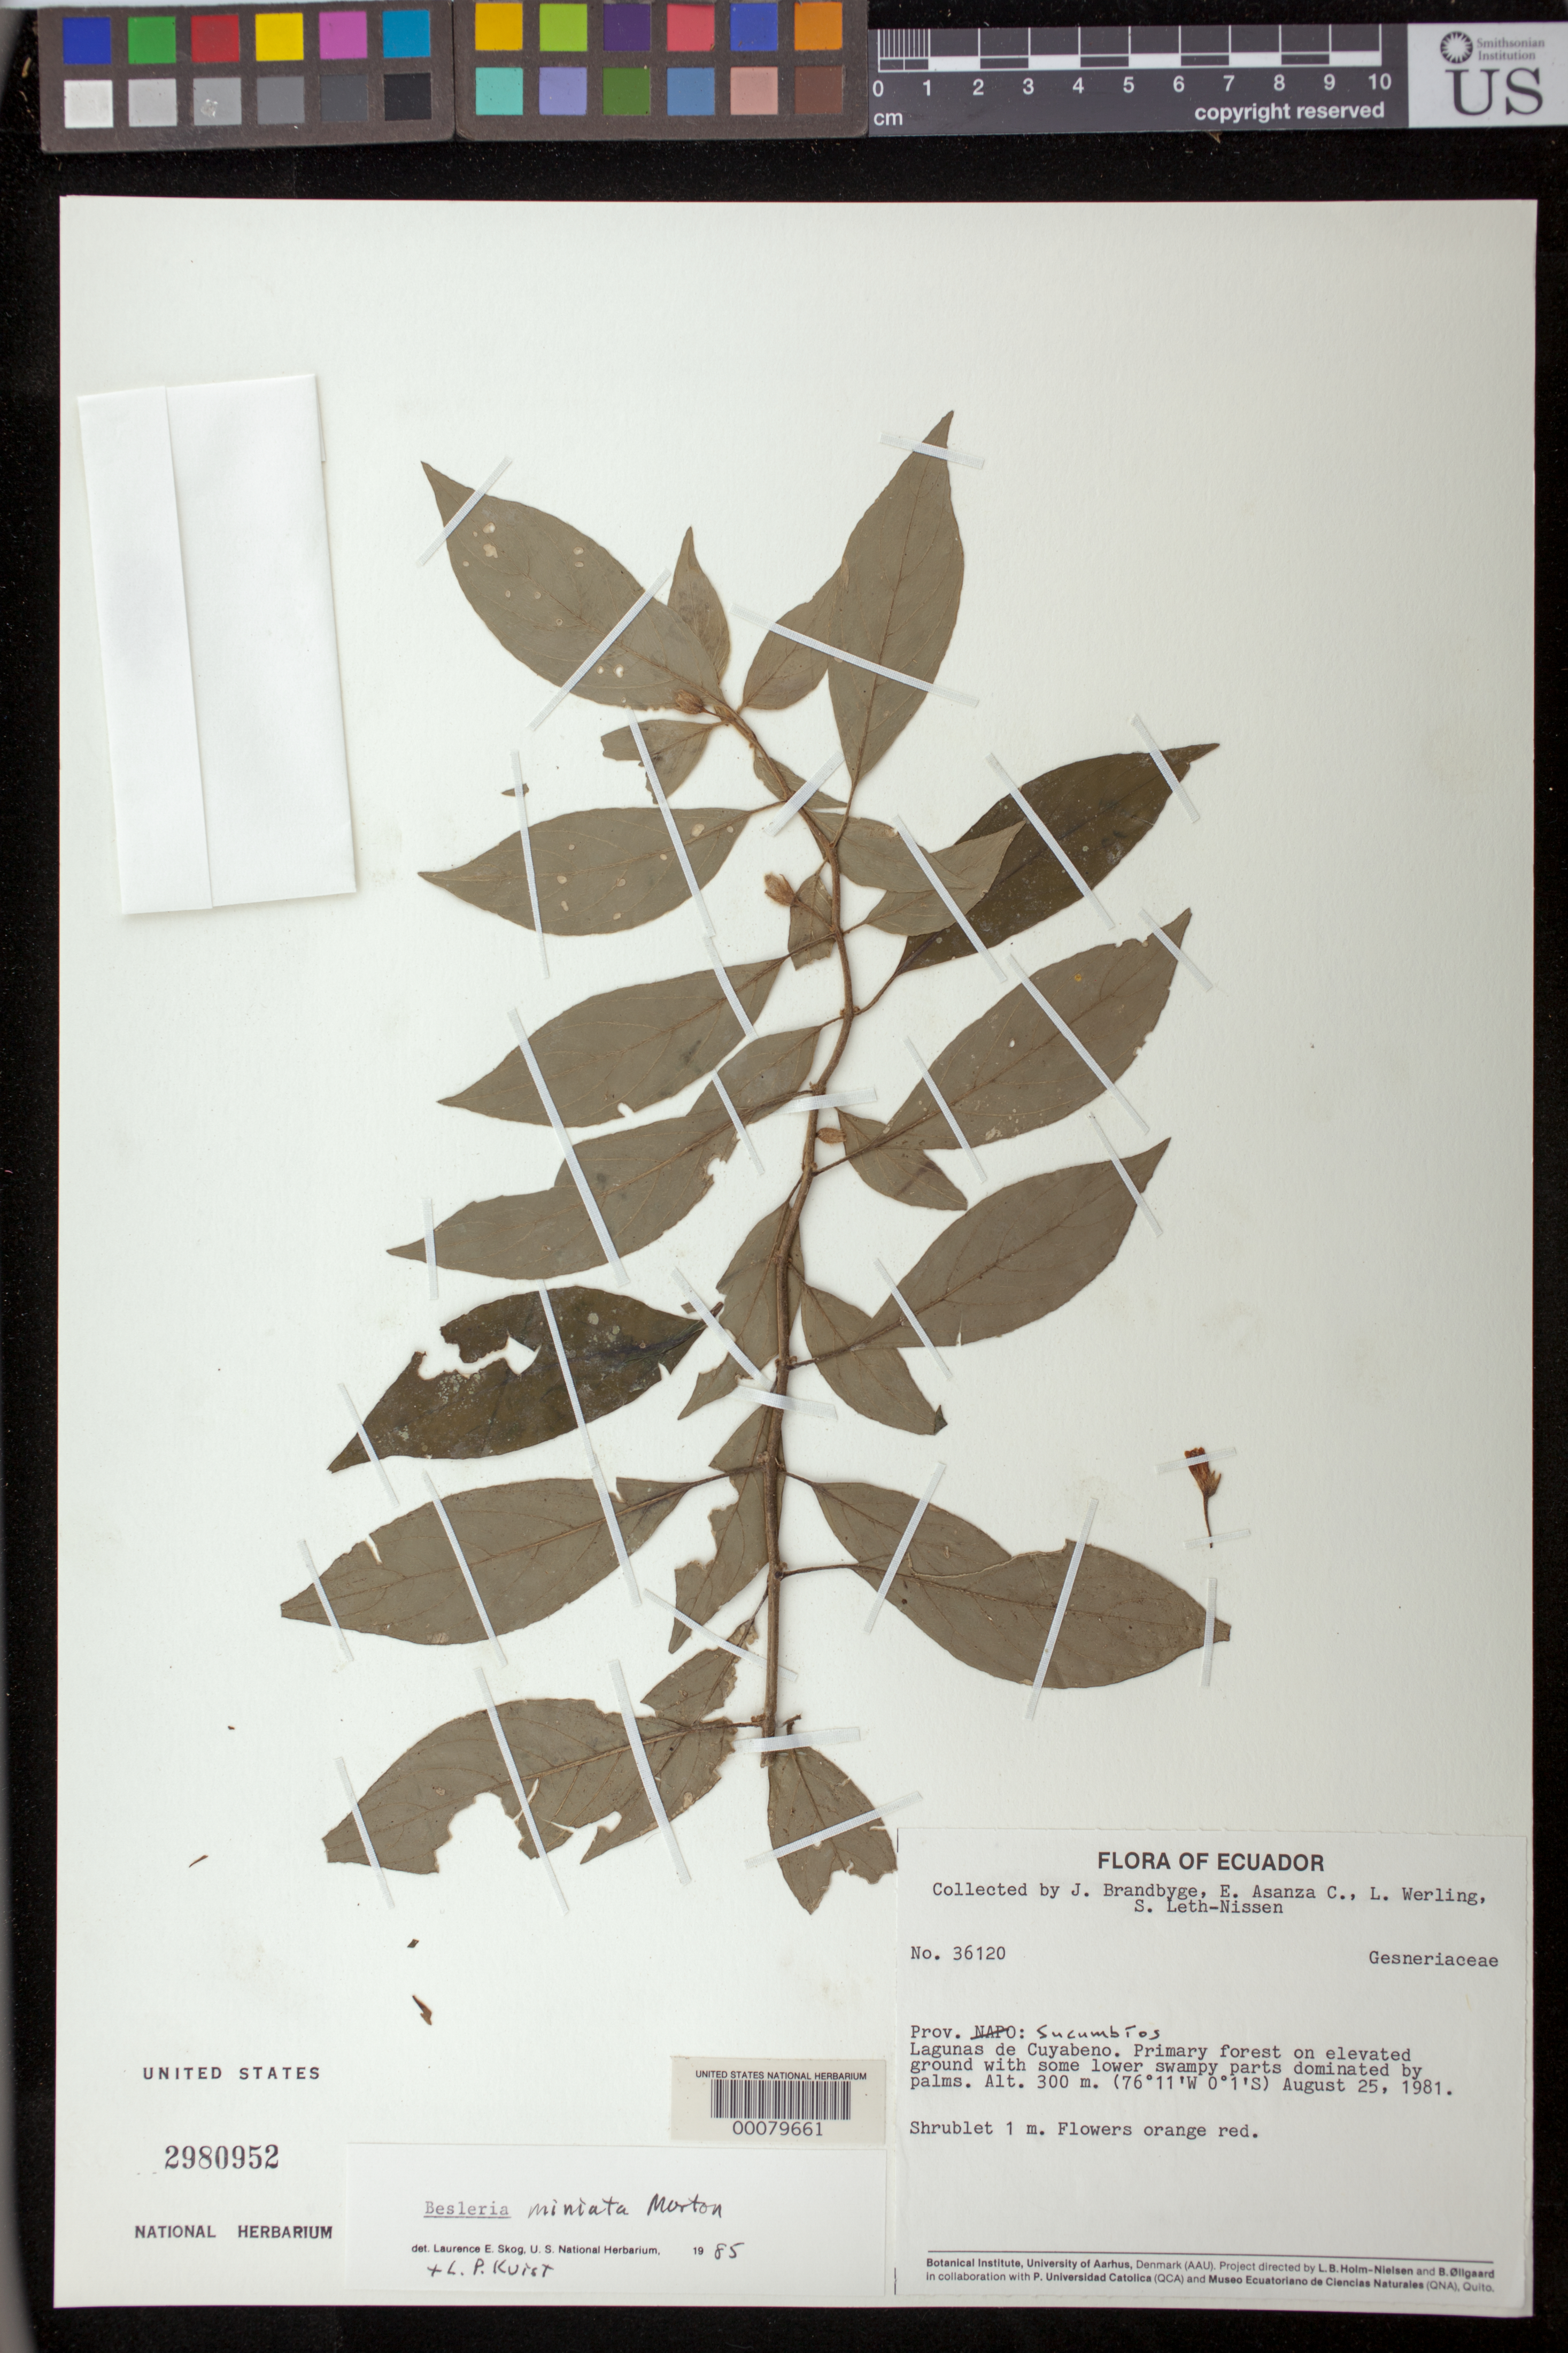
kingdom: Plantae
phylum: Tracheophyta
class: Magnoliopsida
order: Lamiales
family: Gesneriaceae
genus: Besleria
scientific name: Besleria miniata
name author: C.V. Morton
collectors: J. Brandbyge & et al.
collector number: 36120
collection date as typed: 25 Aug 1981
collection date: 1981-08-25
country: Ecuador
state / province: Sucumbíos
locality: Napo.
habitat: Primary forest on elevated ground with some lower swampy parts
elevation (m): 300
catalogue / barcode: US 2980952